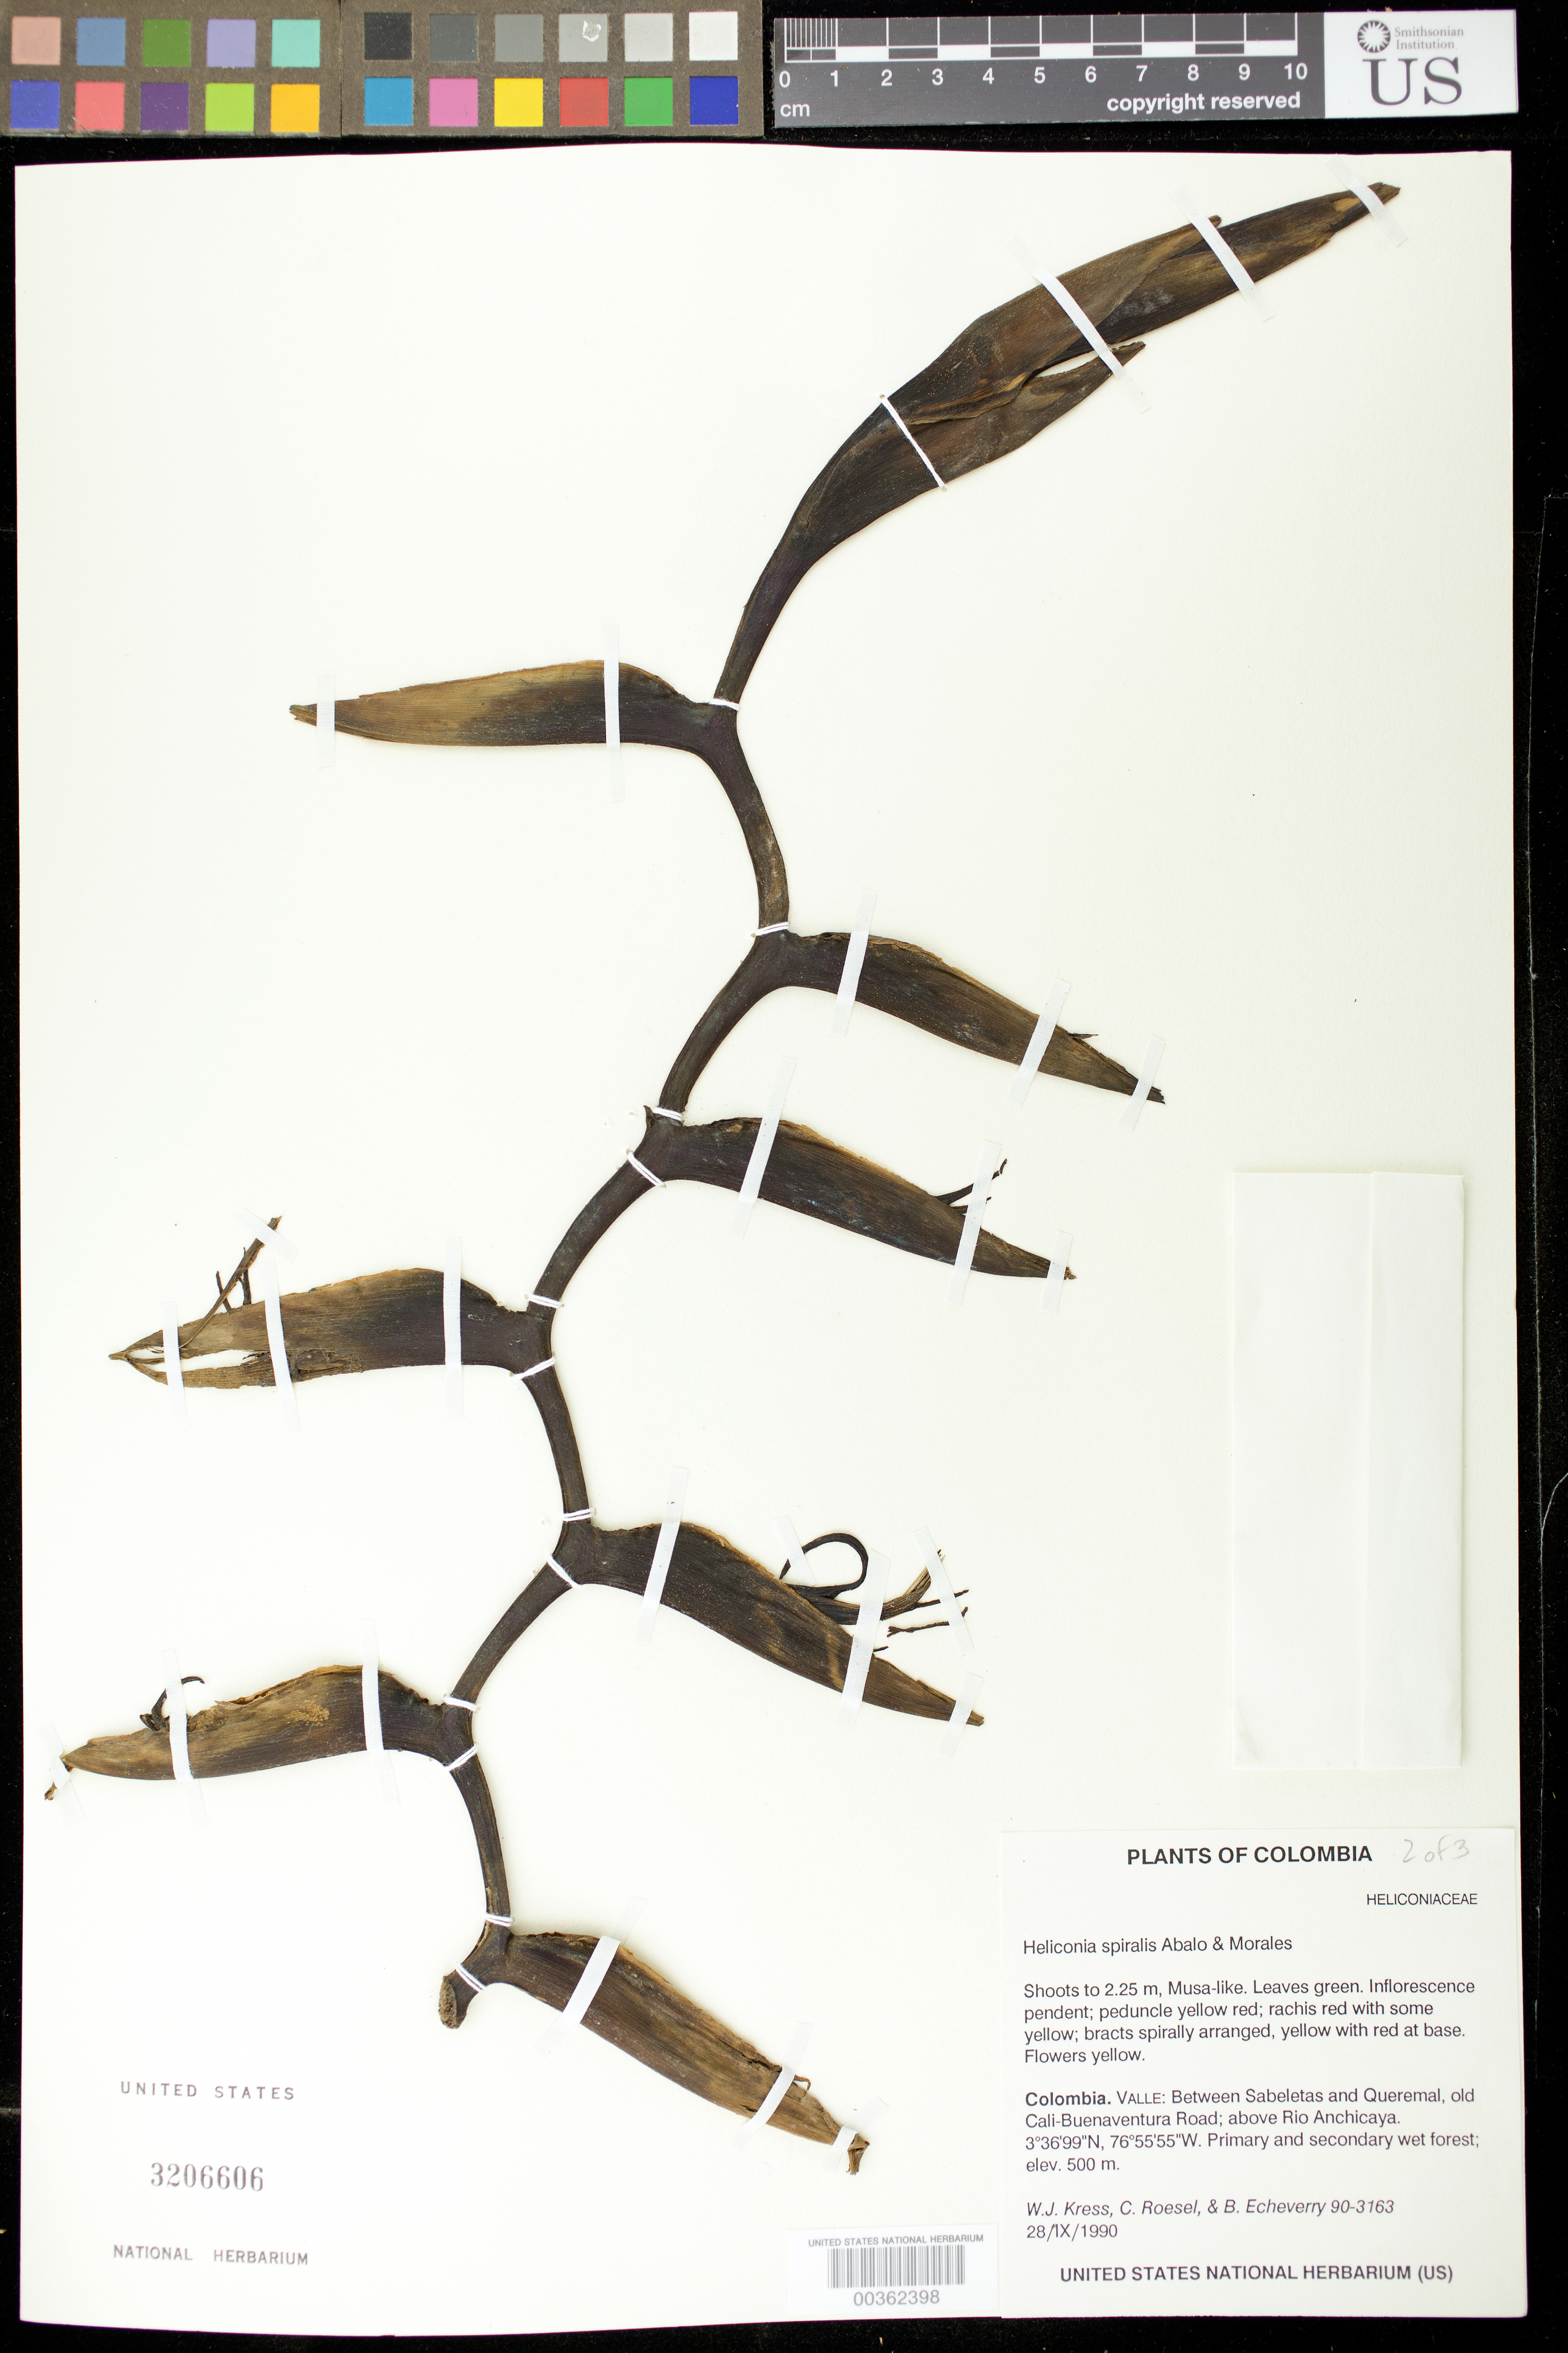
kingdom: Plantae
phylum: Tracheophyta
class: Liliopsida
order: Zingiberales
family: Heliconiaceae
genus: Heliconia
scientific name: Heliconia spiralis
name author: Abalo & G. Morales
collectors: W. J. Kress, C. S. Roesel & B. Echeverry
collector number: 90-3163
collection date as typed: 28 Sep 1990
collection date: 1990-09-28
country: Colombia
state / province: Valle del Cauca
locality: Valle: between Sabeletas and Queremal, old Cali-Buena Ventura rd; above Rio Anchicaya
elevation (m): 500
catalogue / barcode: US 3206606